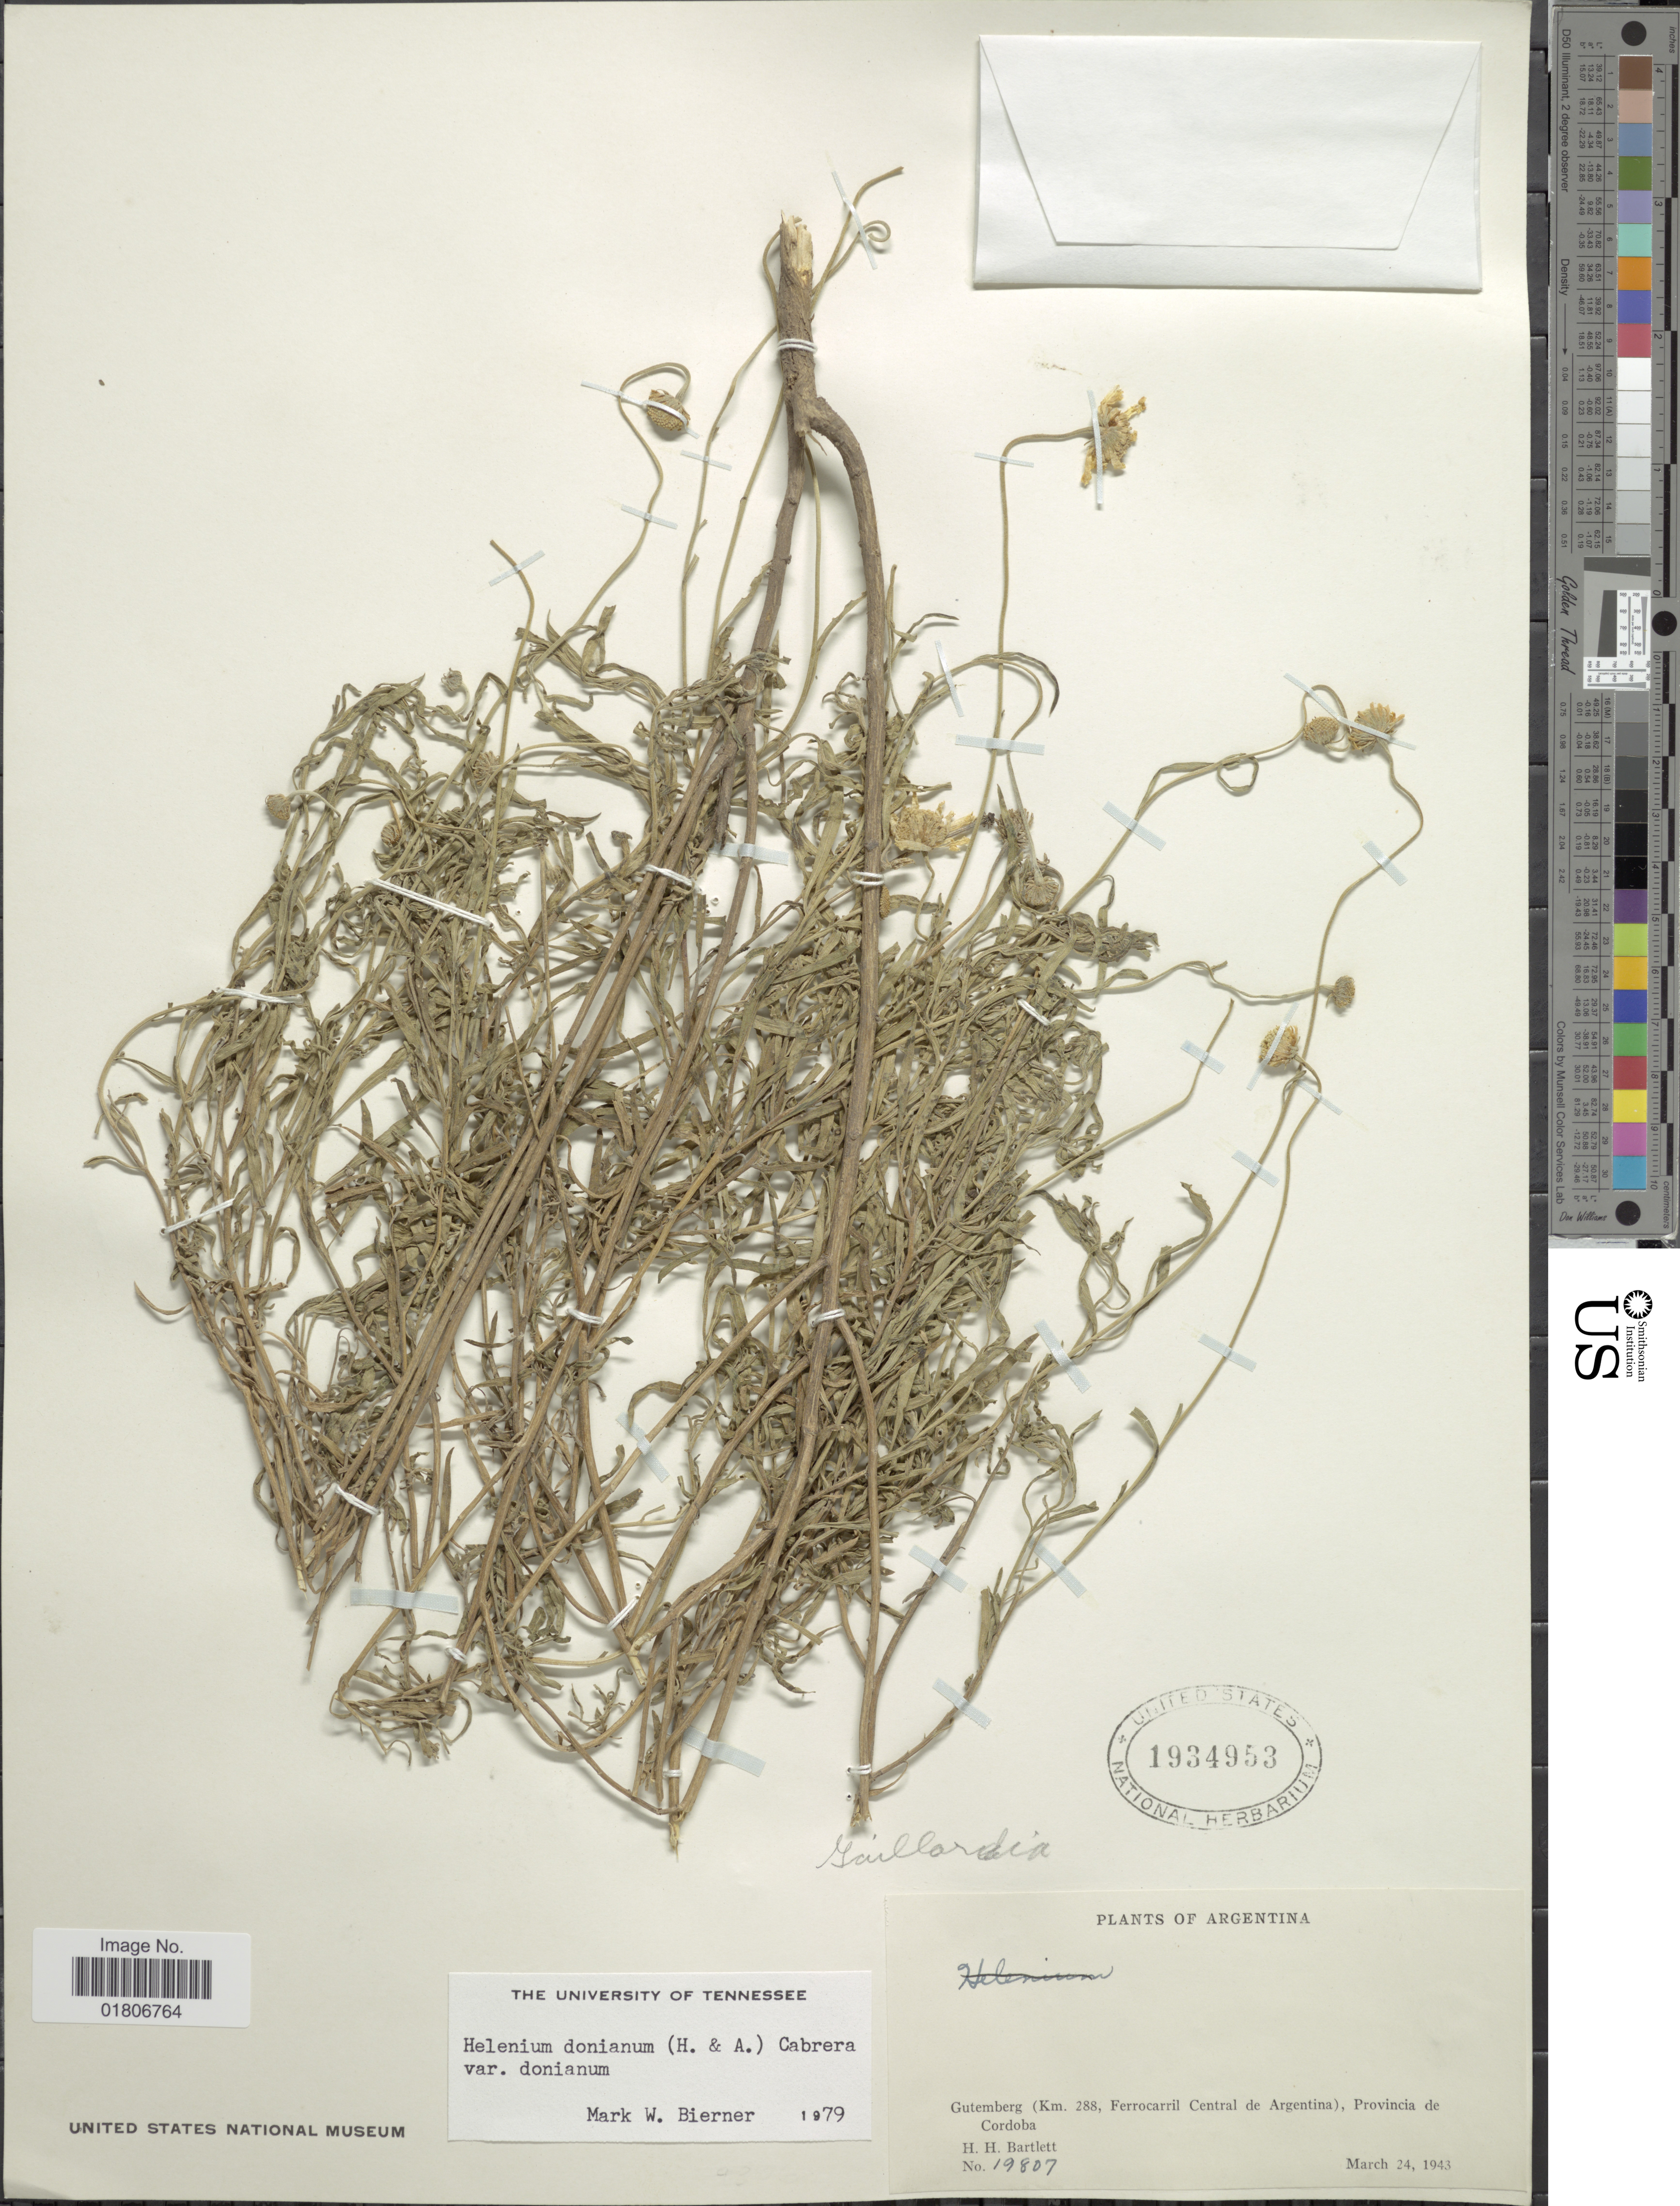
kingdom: Plantae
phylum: Tracheophyta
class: Magnoliopsida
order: Asterales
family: Asteraceae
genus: Helenium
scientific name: Helenium donianum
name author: (Hook. & Arn.) Cabrera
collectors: H. H. Bartlett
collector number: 19807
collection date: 1943-03-24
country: Argentina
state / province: Cordoba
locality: Gutemberg (Km. 288, Ferrocarril Central de Argentina)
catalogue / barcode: US 1934953